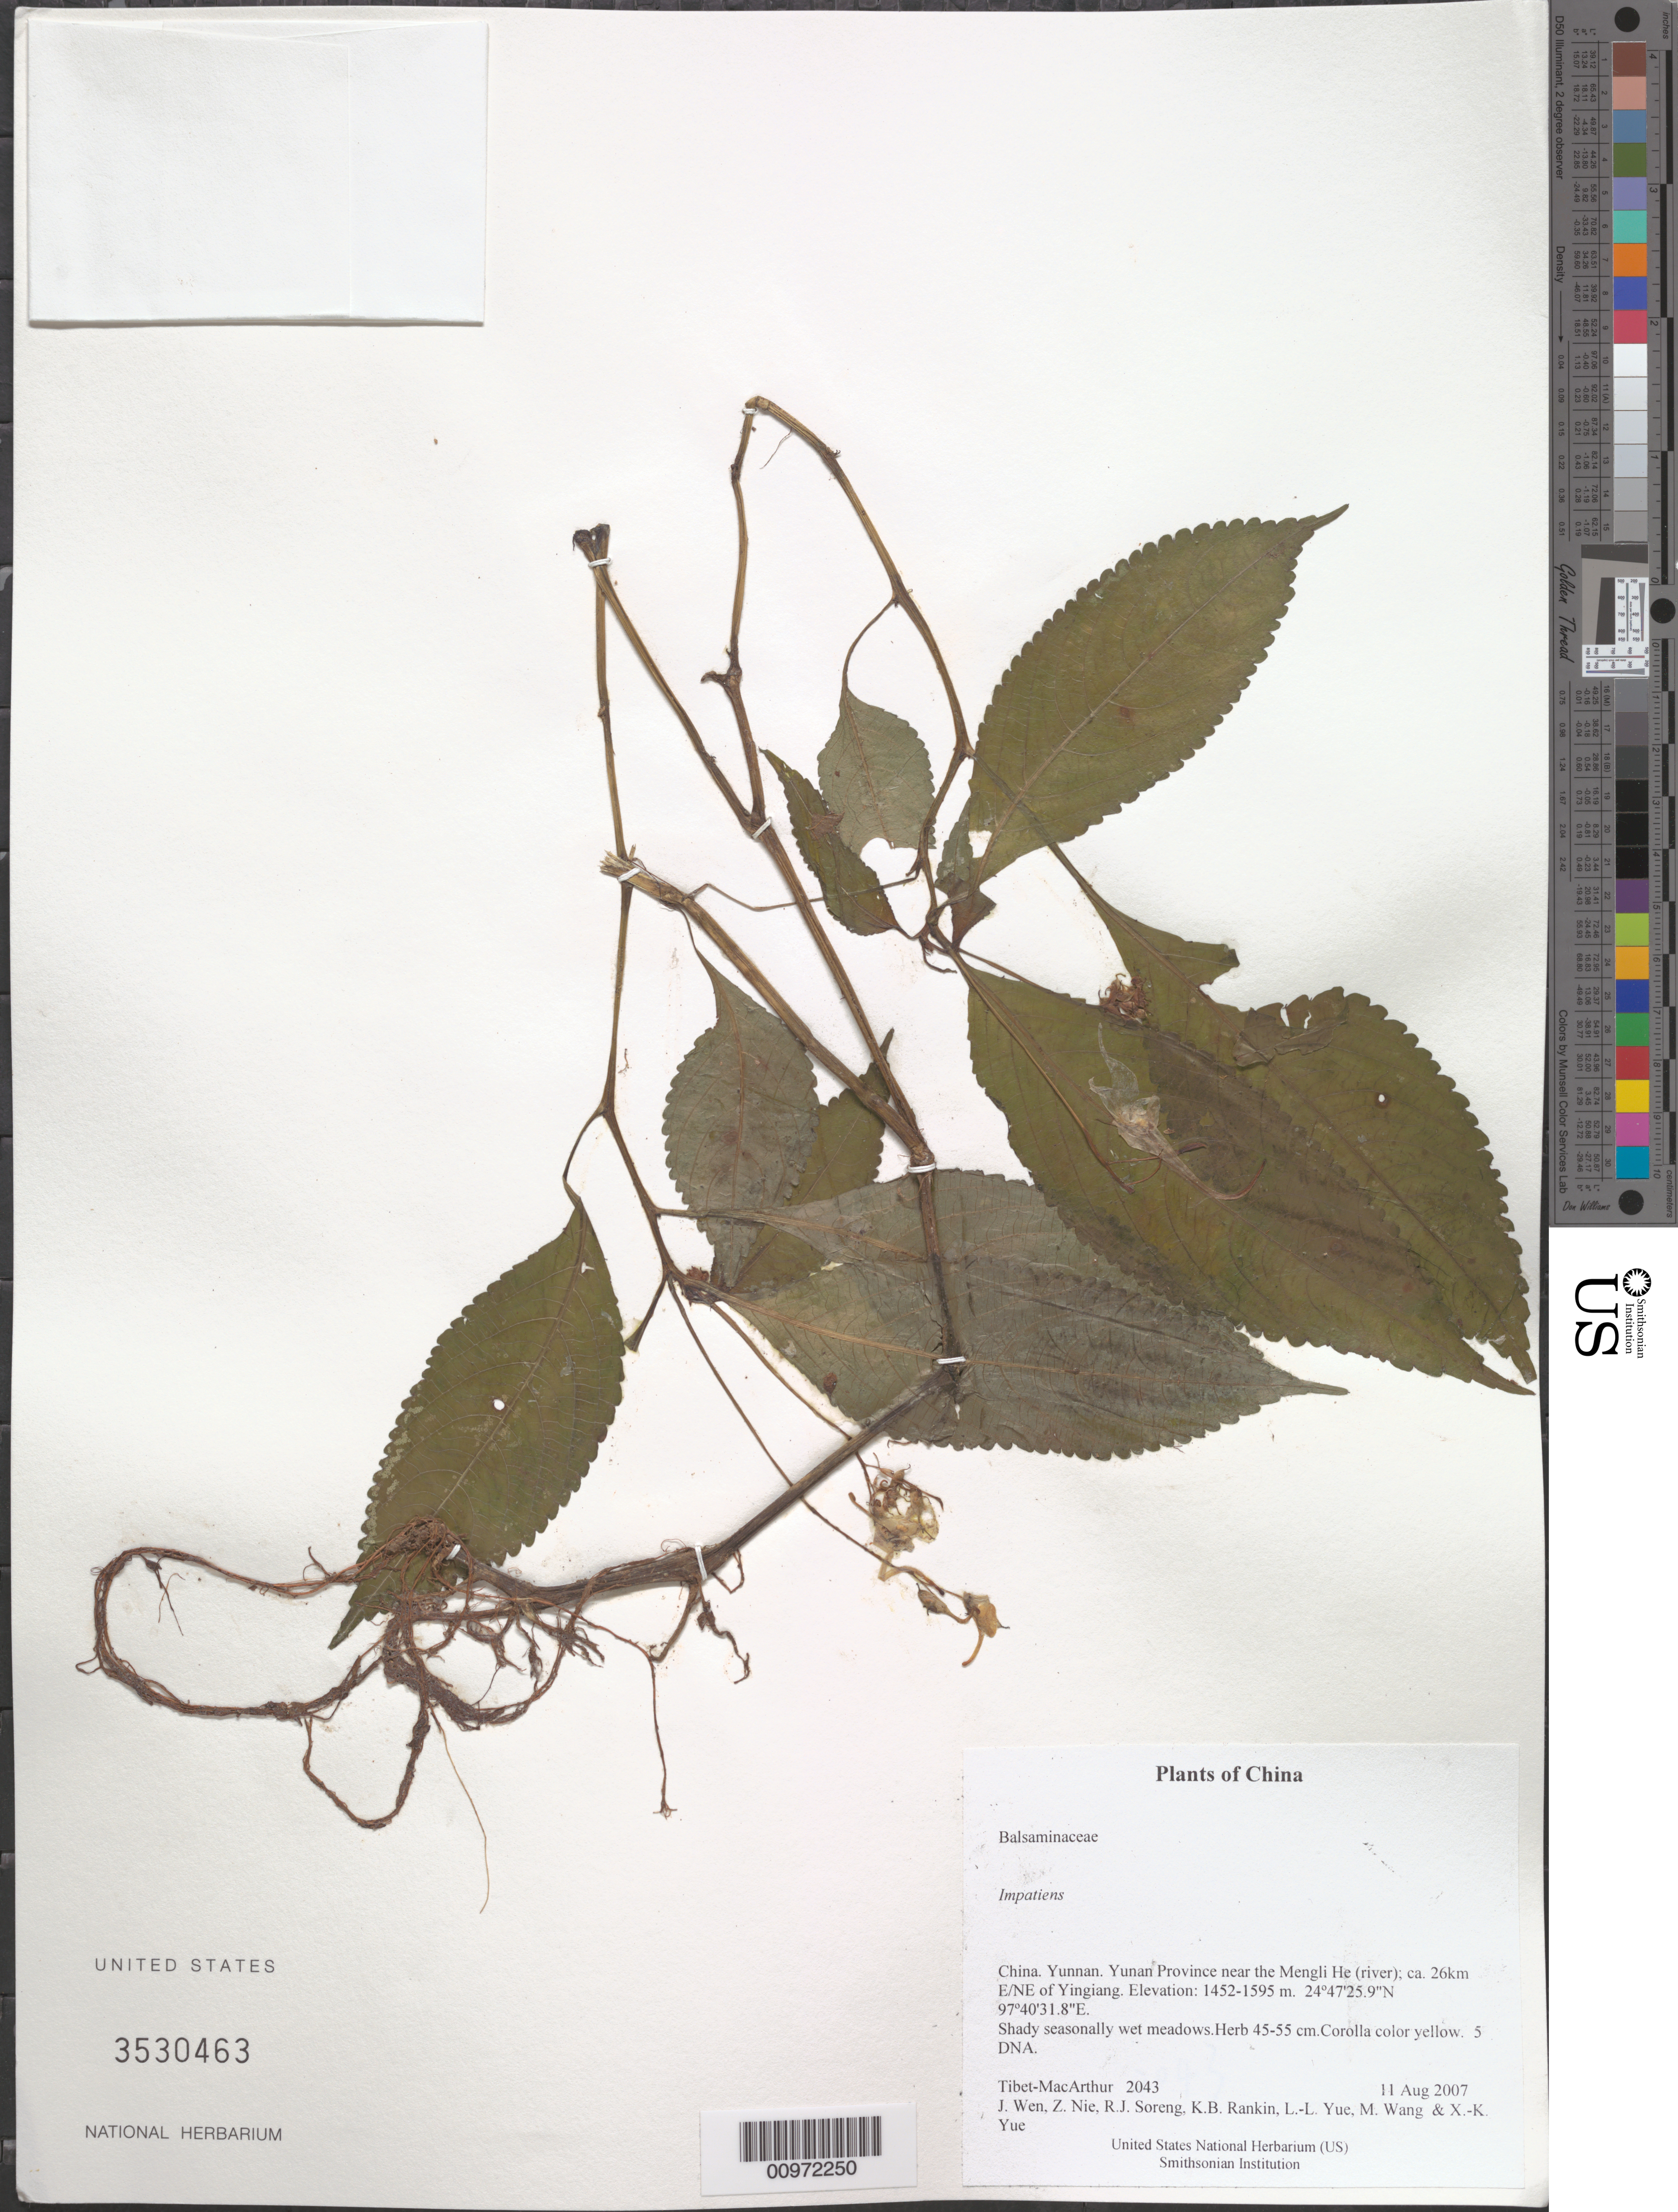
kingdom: Plantae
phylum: Tracheophyta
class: Magnoliopsida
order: Ericales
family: Balsaminaceae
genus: Impatiens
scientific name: Impatiens sp.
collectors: Tibet-MacArthur, J. Wen, Z. Nie, R. J. Soreng, K. Rankin, L. Yue, M. Wang & X. Yue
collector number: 2043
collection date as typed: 11 Aug 2007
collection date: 2007-08-11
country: China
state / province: Yunnan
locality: Yunan Province near the Mengli He (river); ca. 26km E/NE of Yingiang.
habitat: Shady seasonally wet meadows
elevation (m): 1452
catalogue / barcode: US 3530463